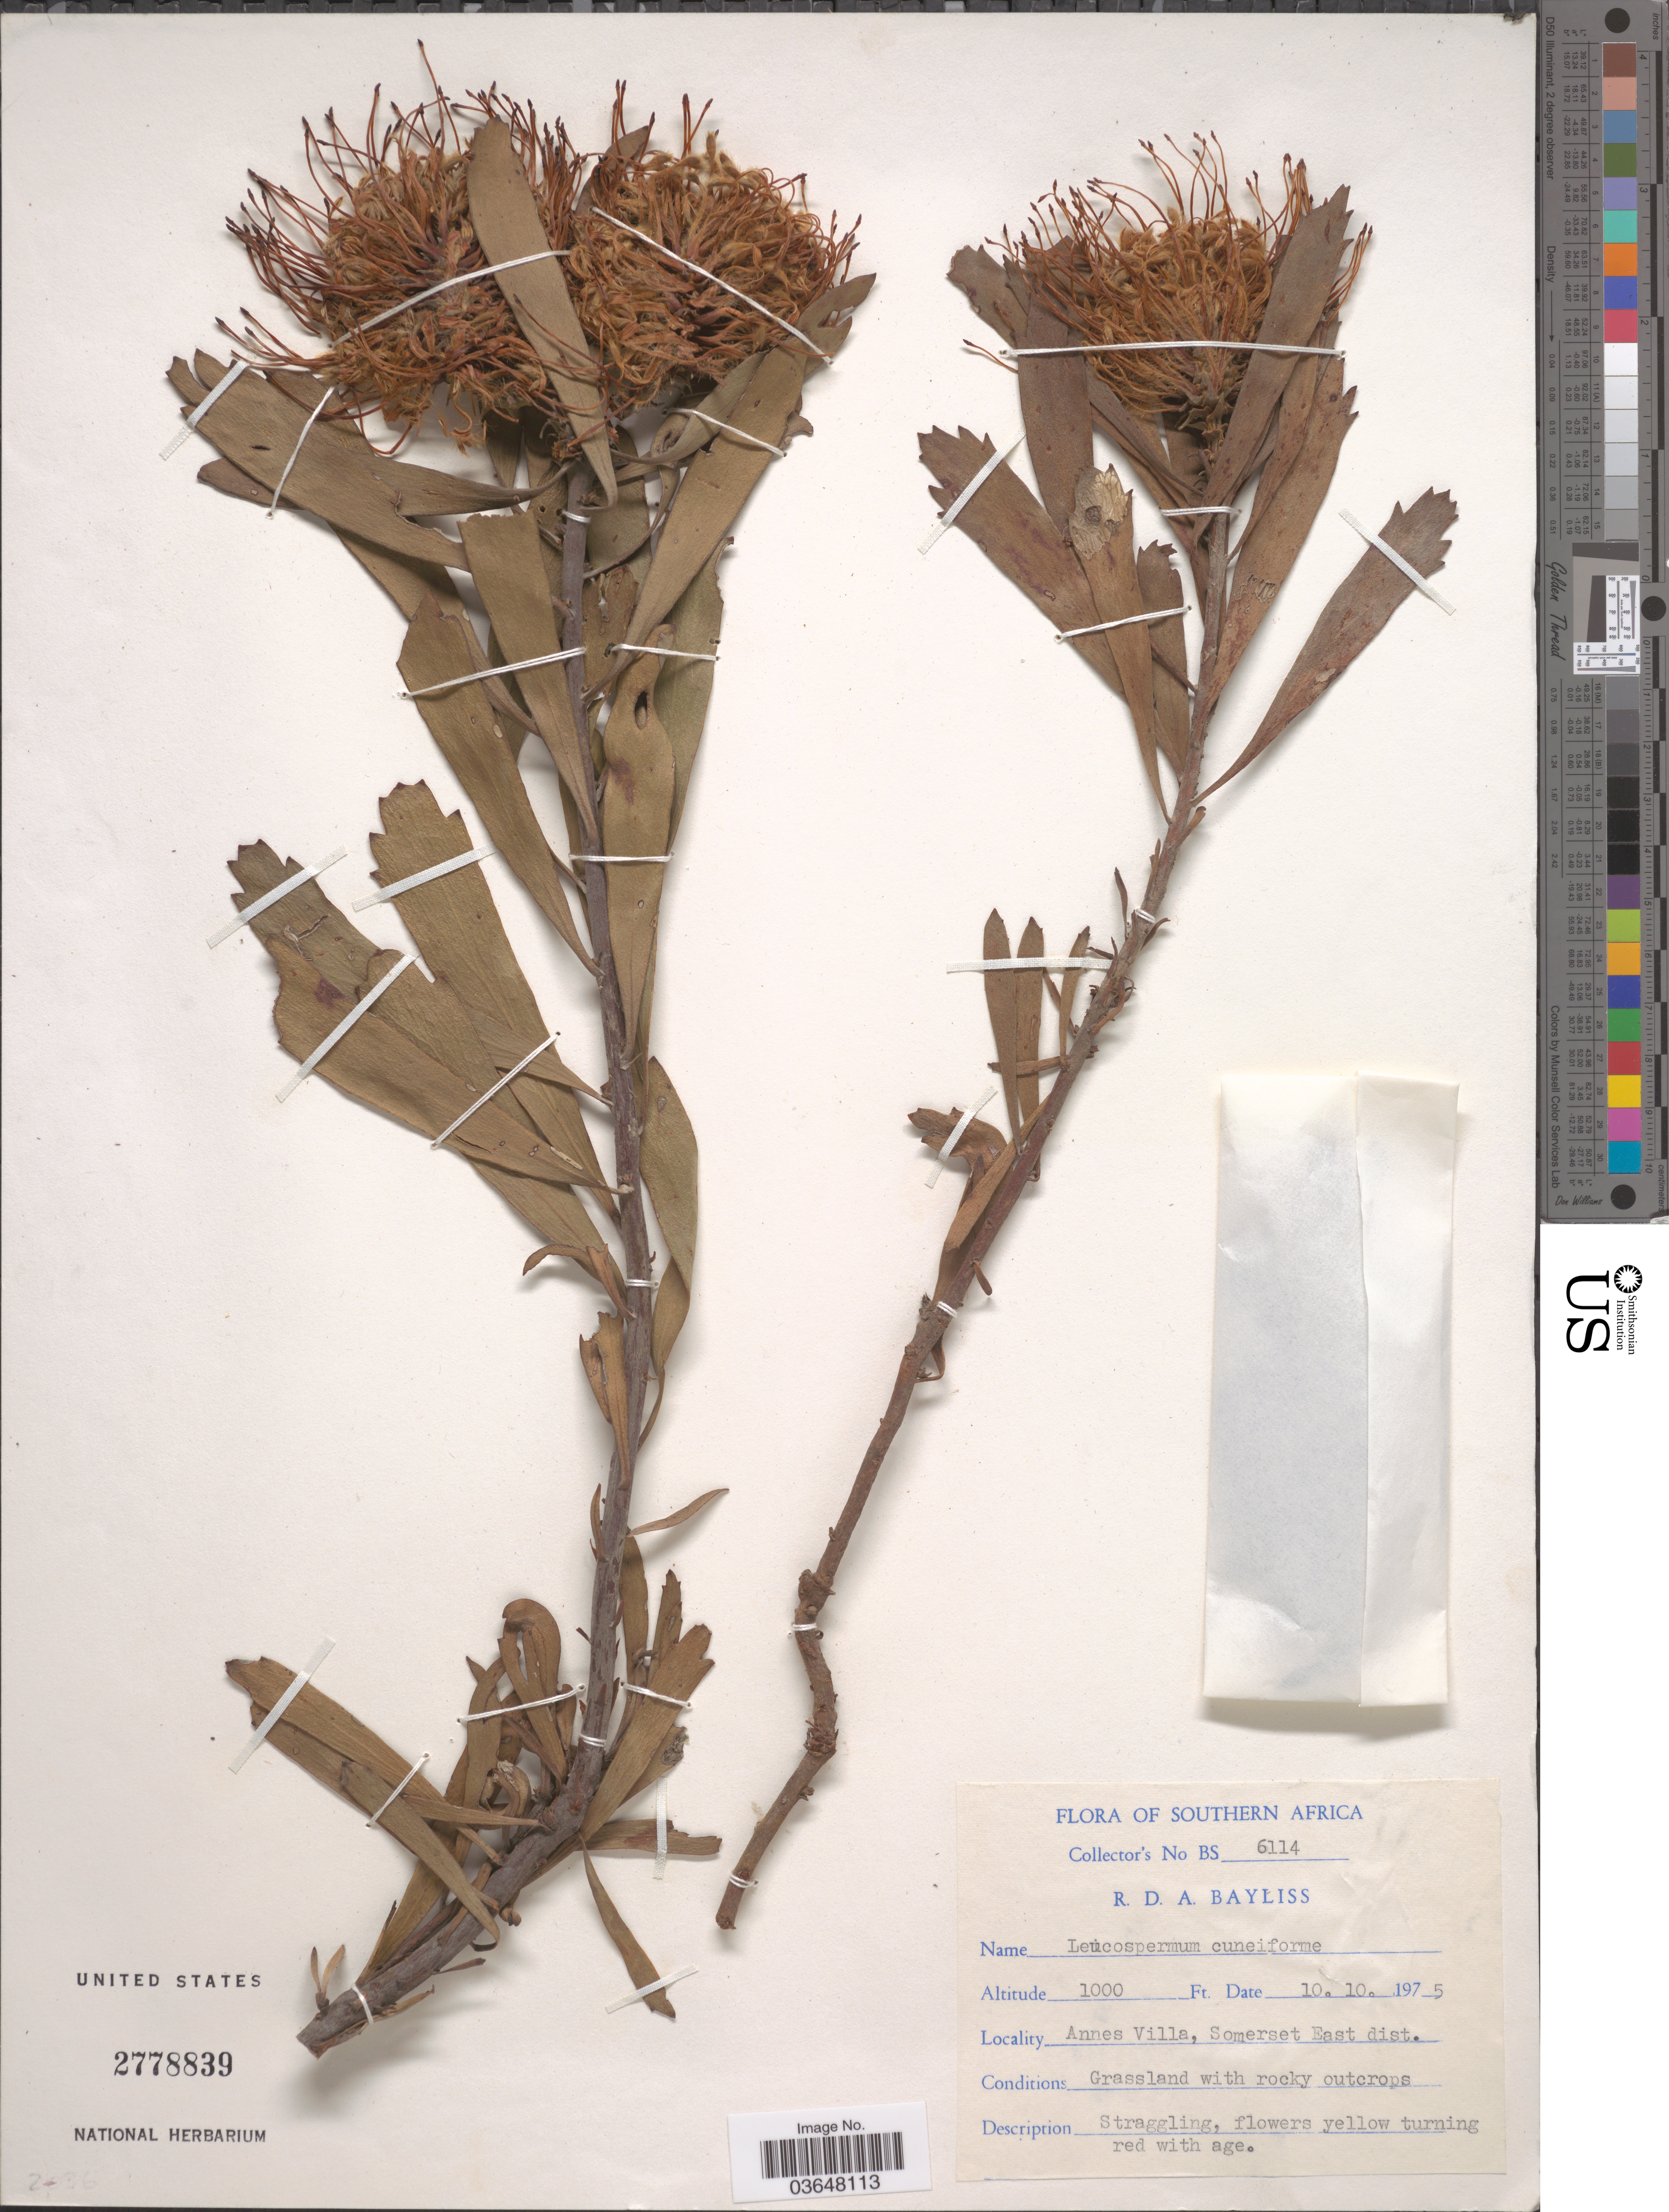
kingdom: Plantae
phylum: Tracheophyta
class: Magnoliopsida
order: Proteales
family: Proteaceae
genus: Leucospermum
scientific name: Leucospermum cuneiforme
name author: Rourke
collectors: R. Bayliss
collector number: BS6114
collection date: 1975-10-10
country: South Africa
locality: Southern Africa. Annes Villa, Somerset East dist.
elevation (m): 305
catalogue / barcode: US 2778839